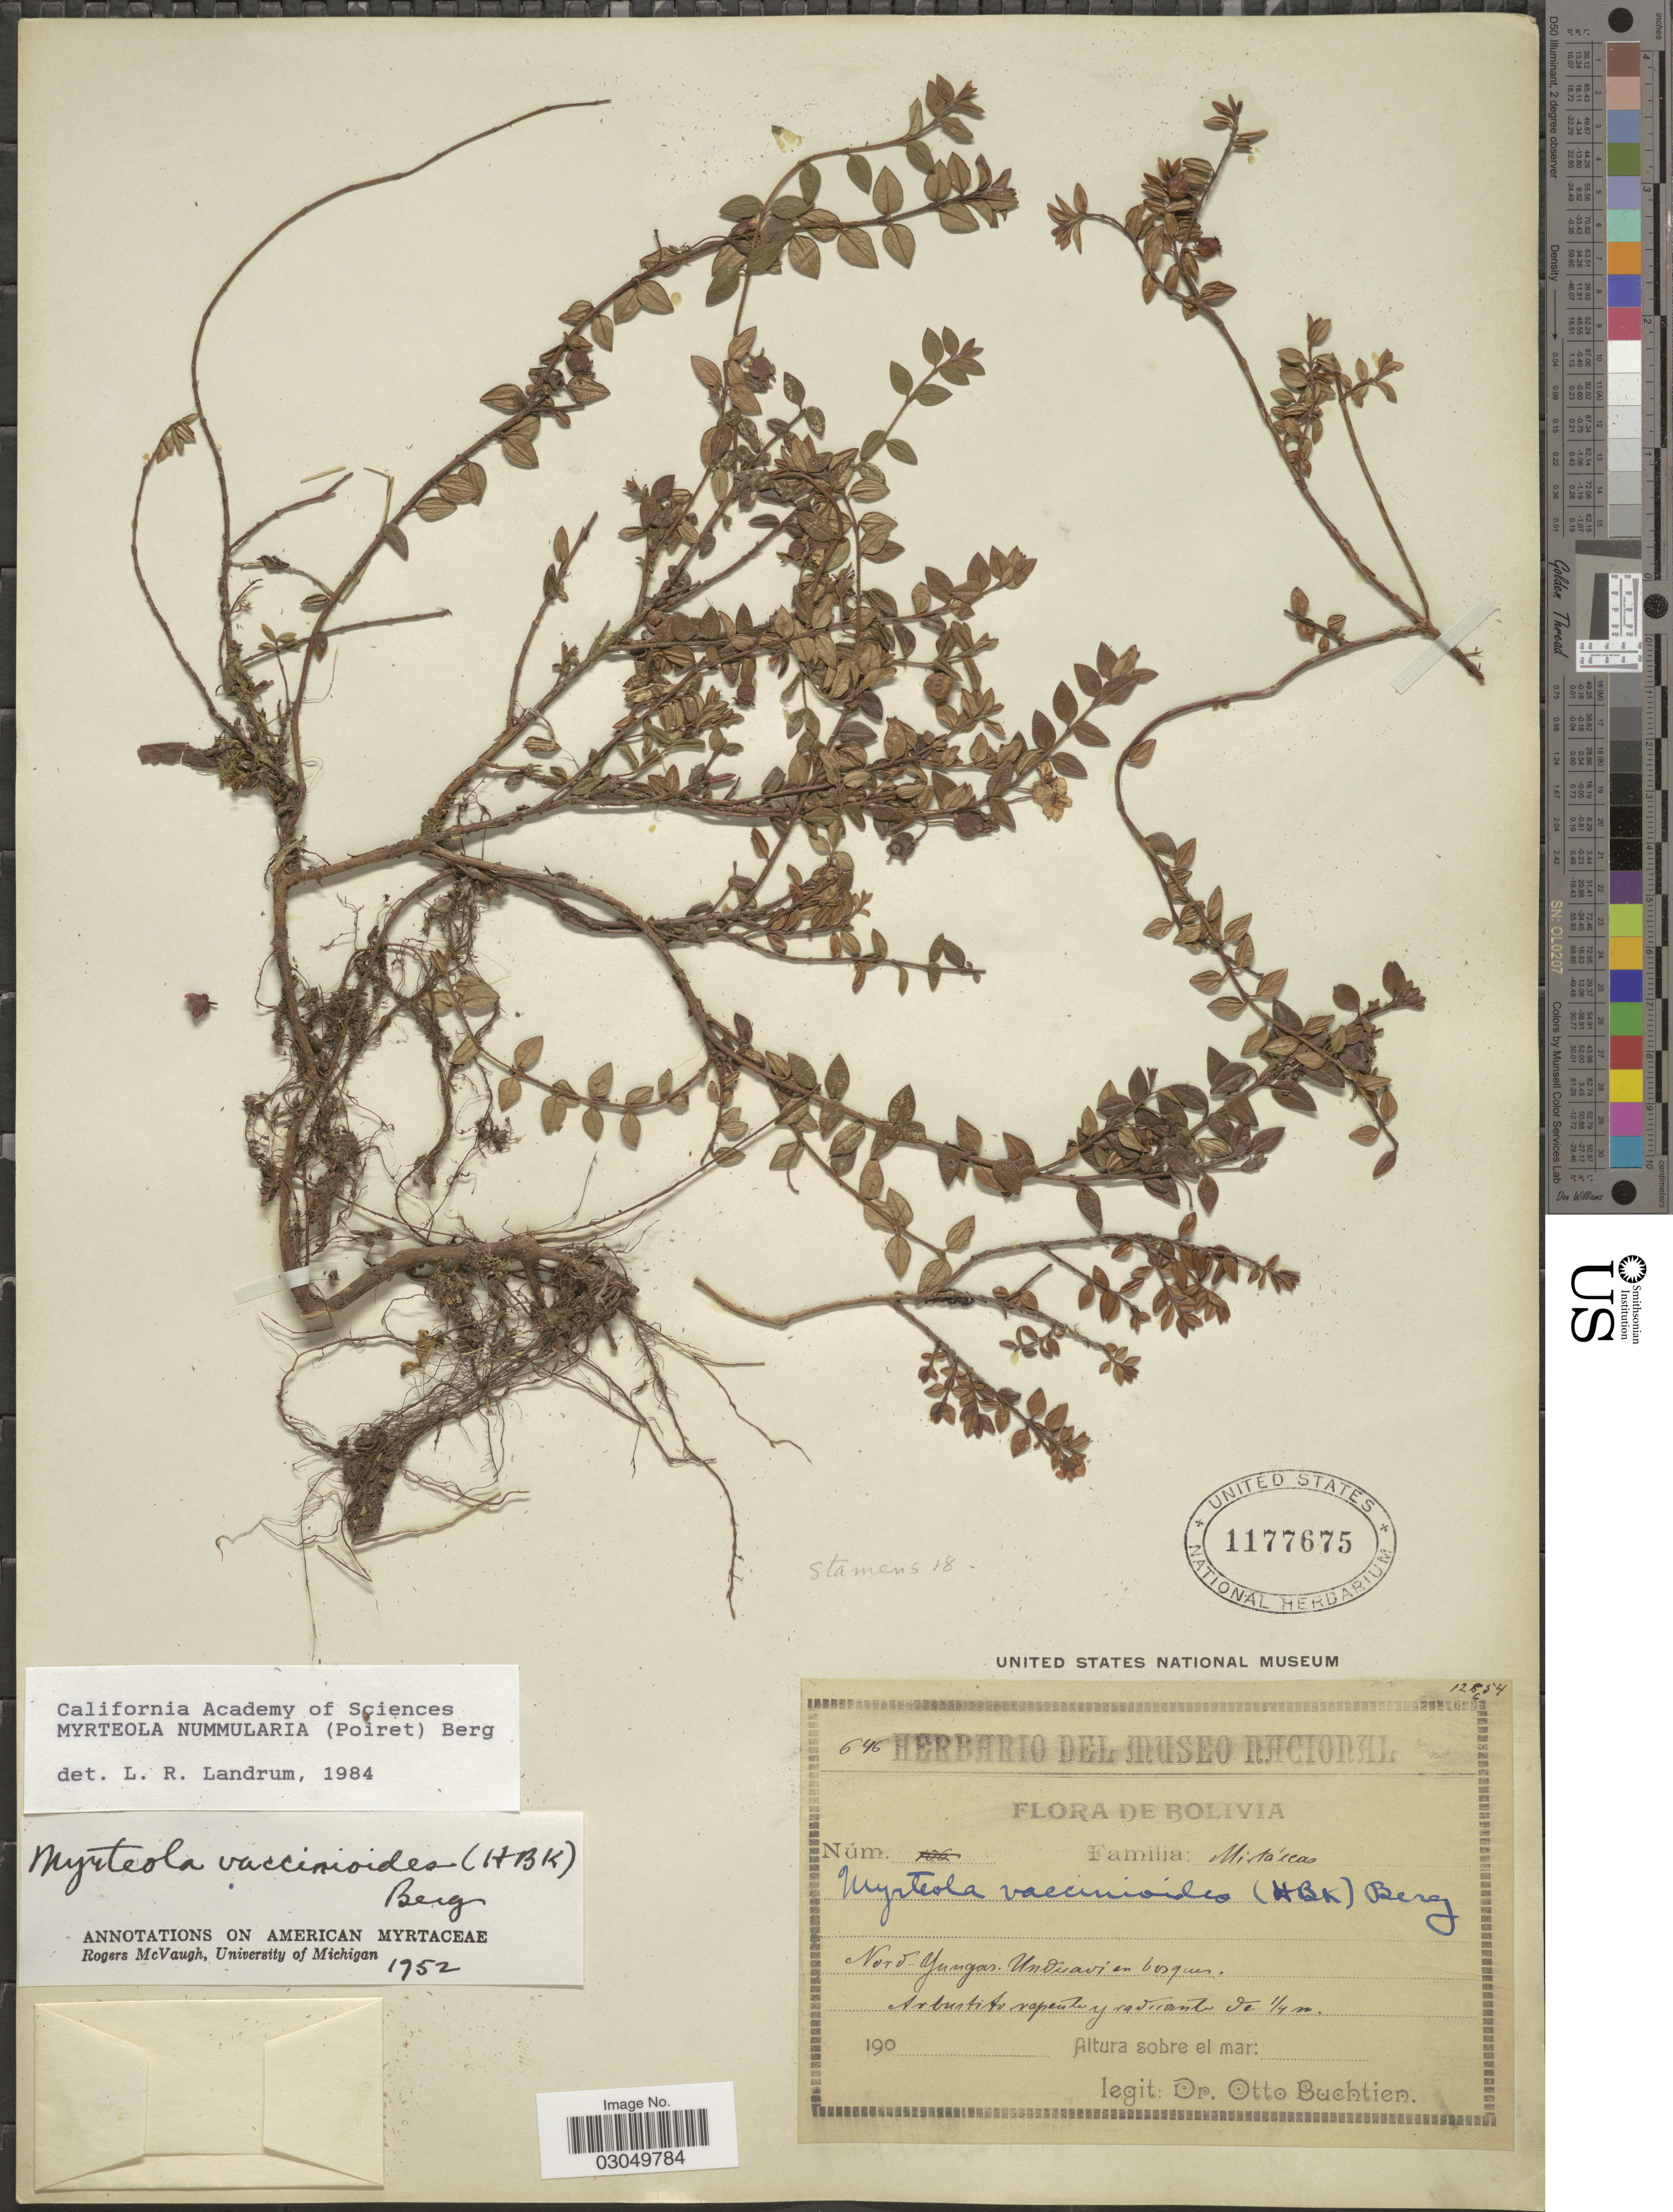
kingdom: Plantae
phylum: Tracheophyta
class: Magnoliopsida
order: Myrtales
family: Myrtaceae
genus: Myrteola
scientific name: Myrteola nummularia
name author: (Lam.) O. Berg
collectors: O. Buchtien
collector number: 646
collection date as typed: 190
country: Bolivia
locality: Nord-Yungas. Unduavi.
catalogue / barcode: US 1177675